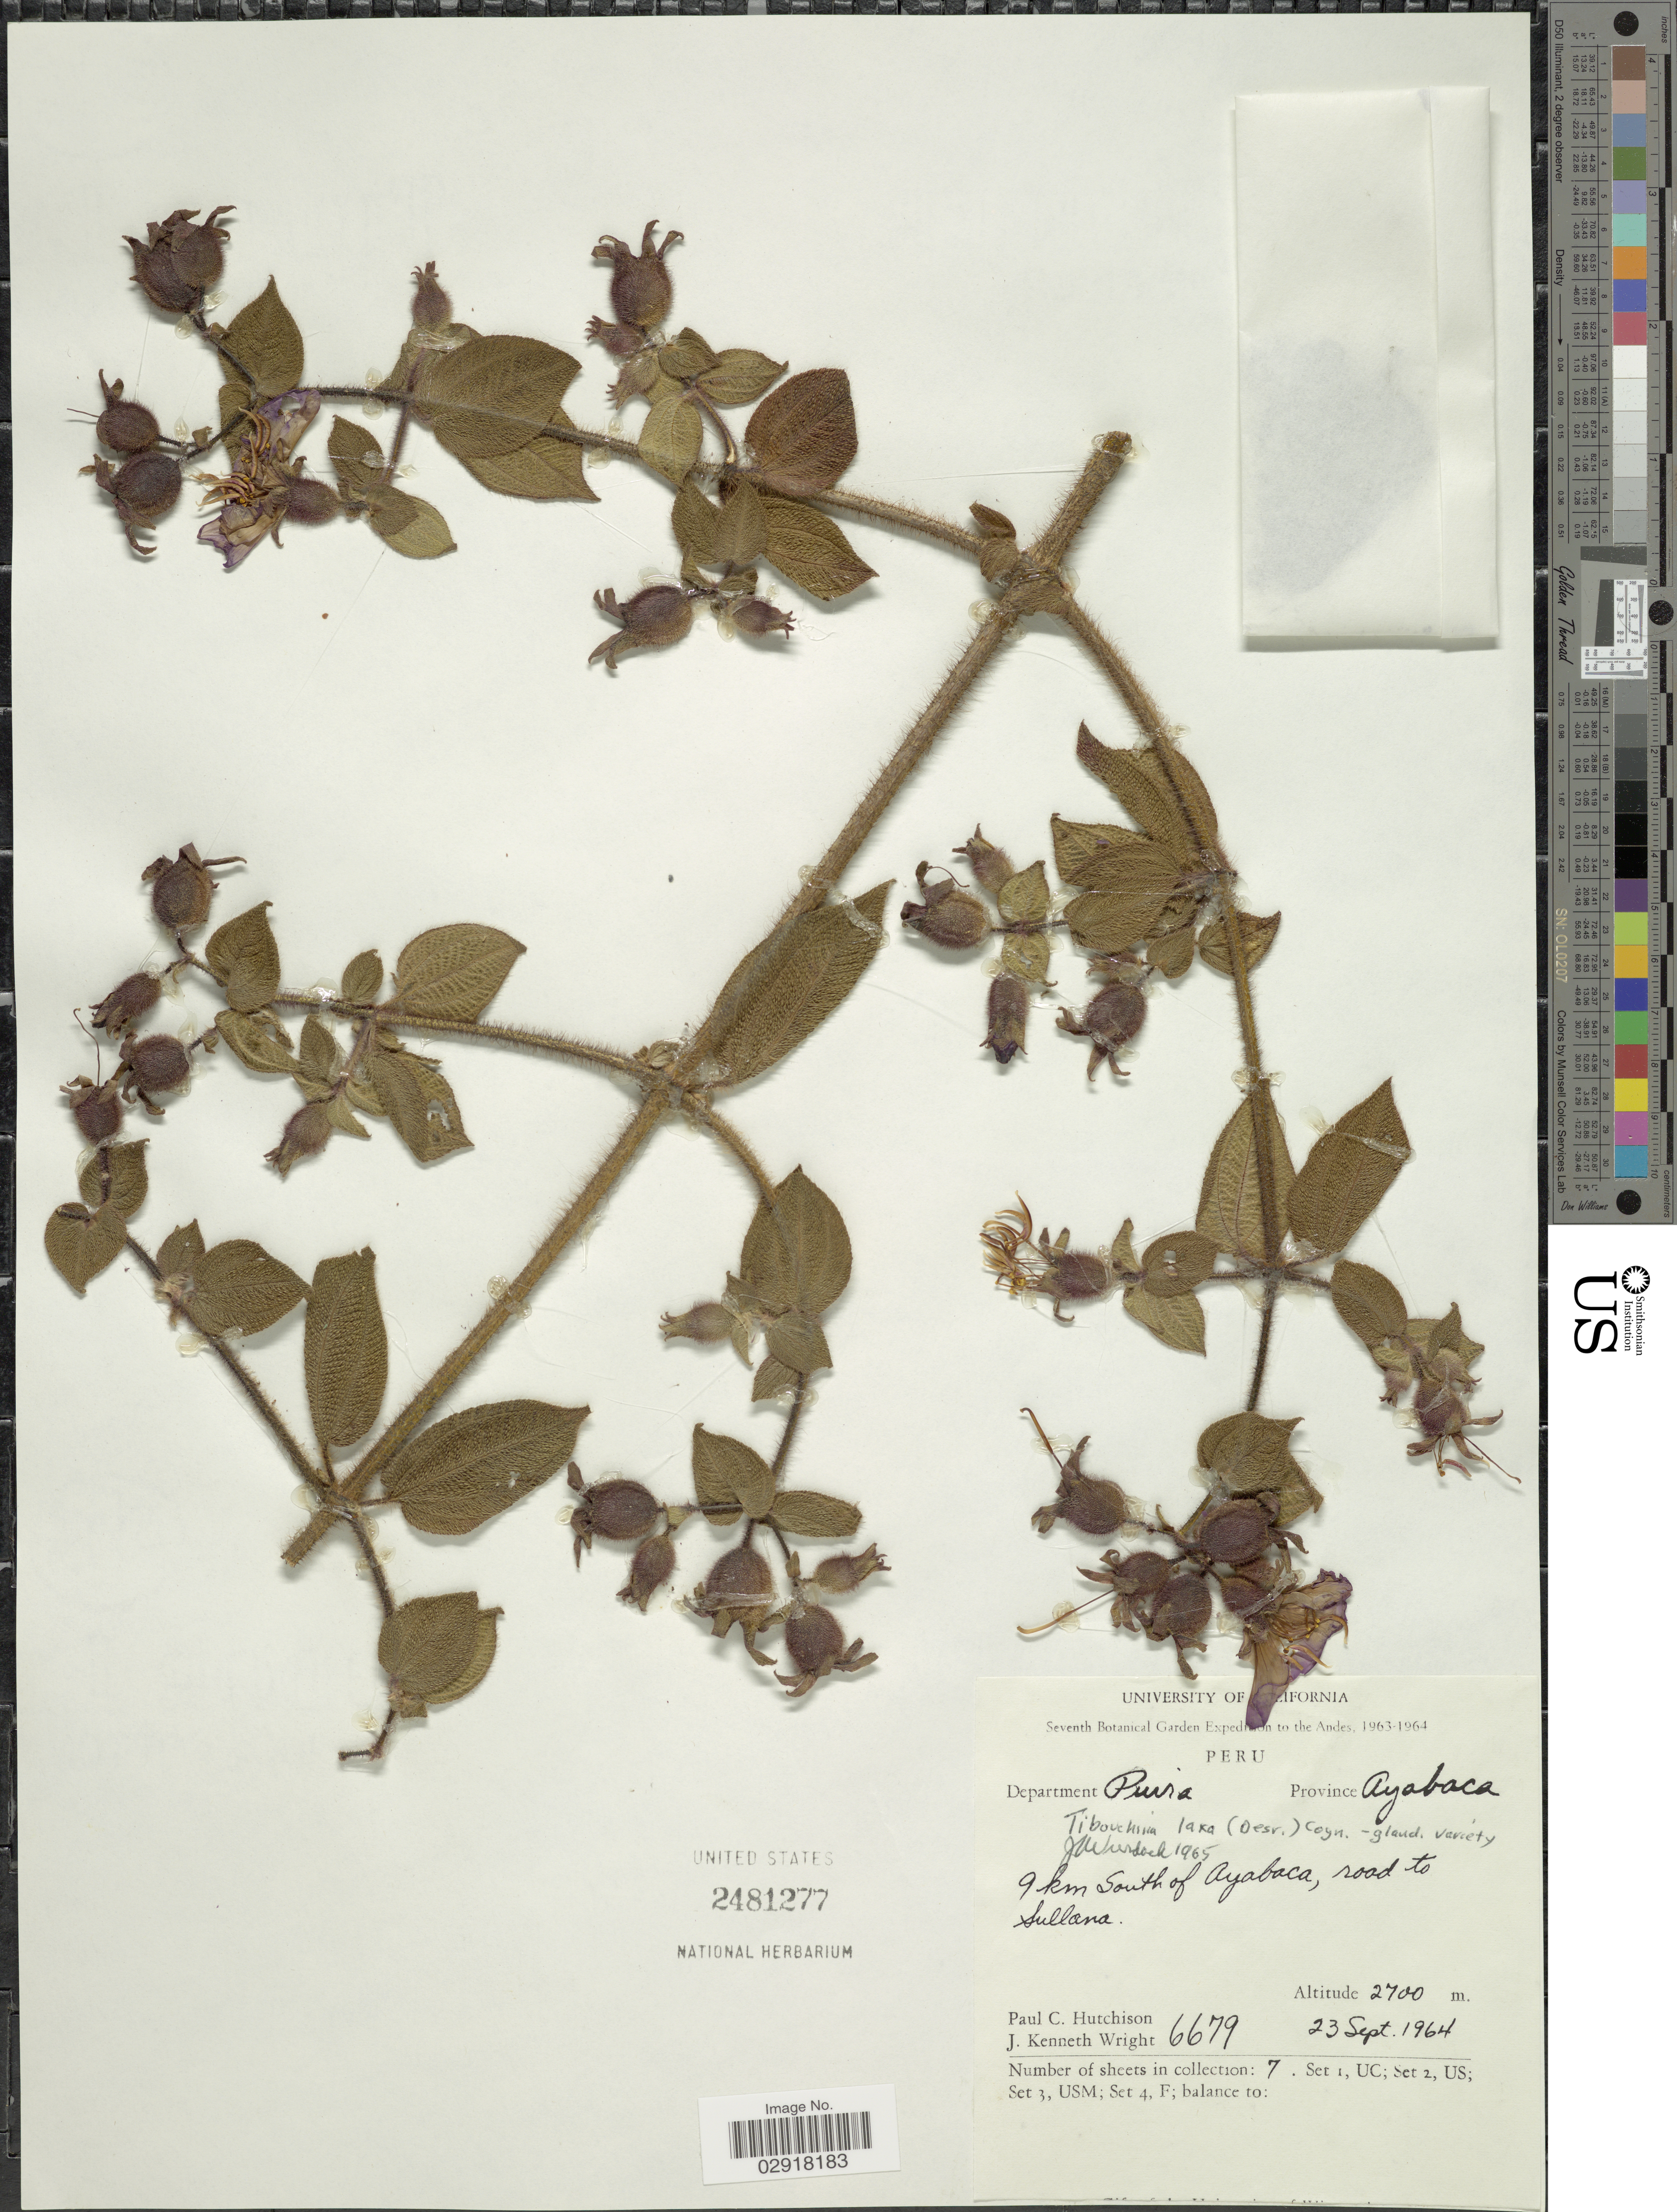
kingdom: Plantae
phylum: Tracheophyta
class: Magnoliopsida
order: Myrtales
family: Melastomataceae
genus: Chaetogastra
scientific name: Chaetogastra laxa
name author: (Desr.) P.J.F. Guim. & Michelang.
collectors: P. C. Hutchison & J. K. Wright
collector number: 6679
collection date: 1964-09-23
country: Peru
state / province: Piura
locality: Department Piura. Province Ayabaca. Andes. 9 km South of Ayabaca, road to Sullana.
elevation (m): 2700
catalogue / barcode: US 2481277